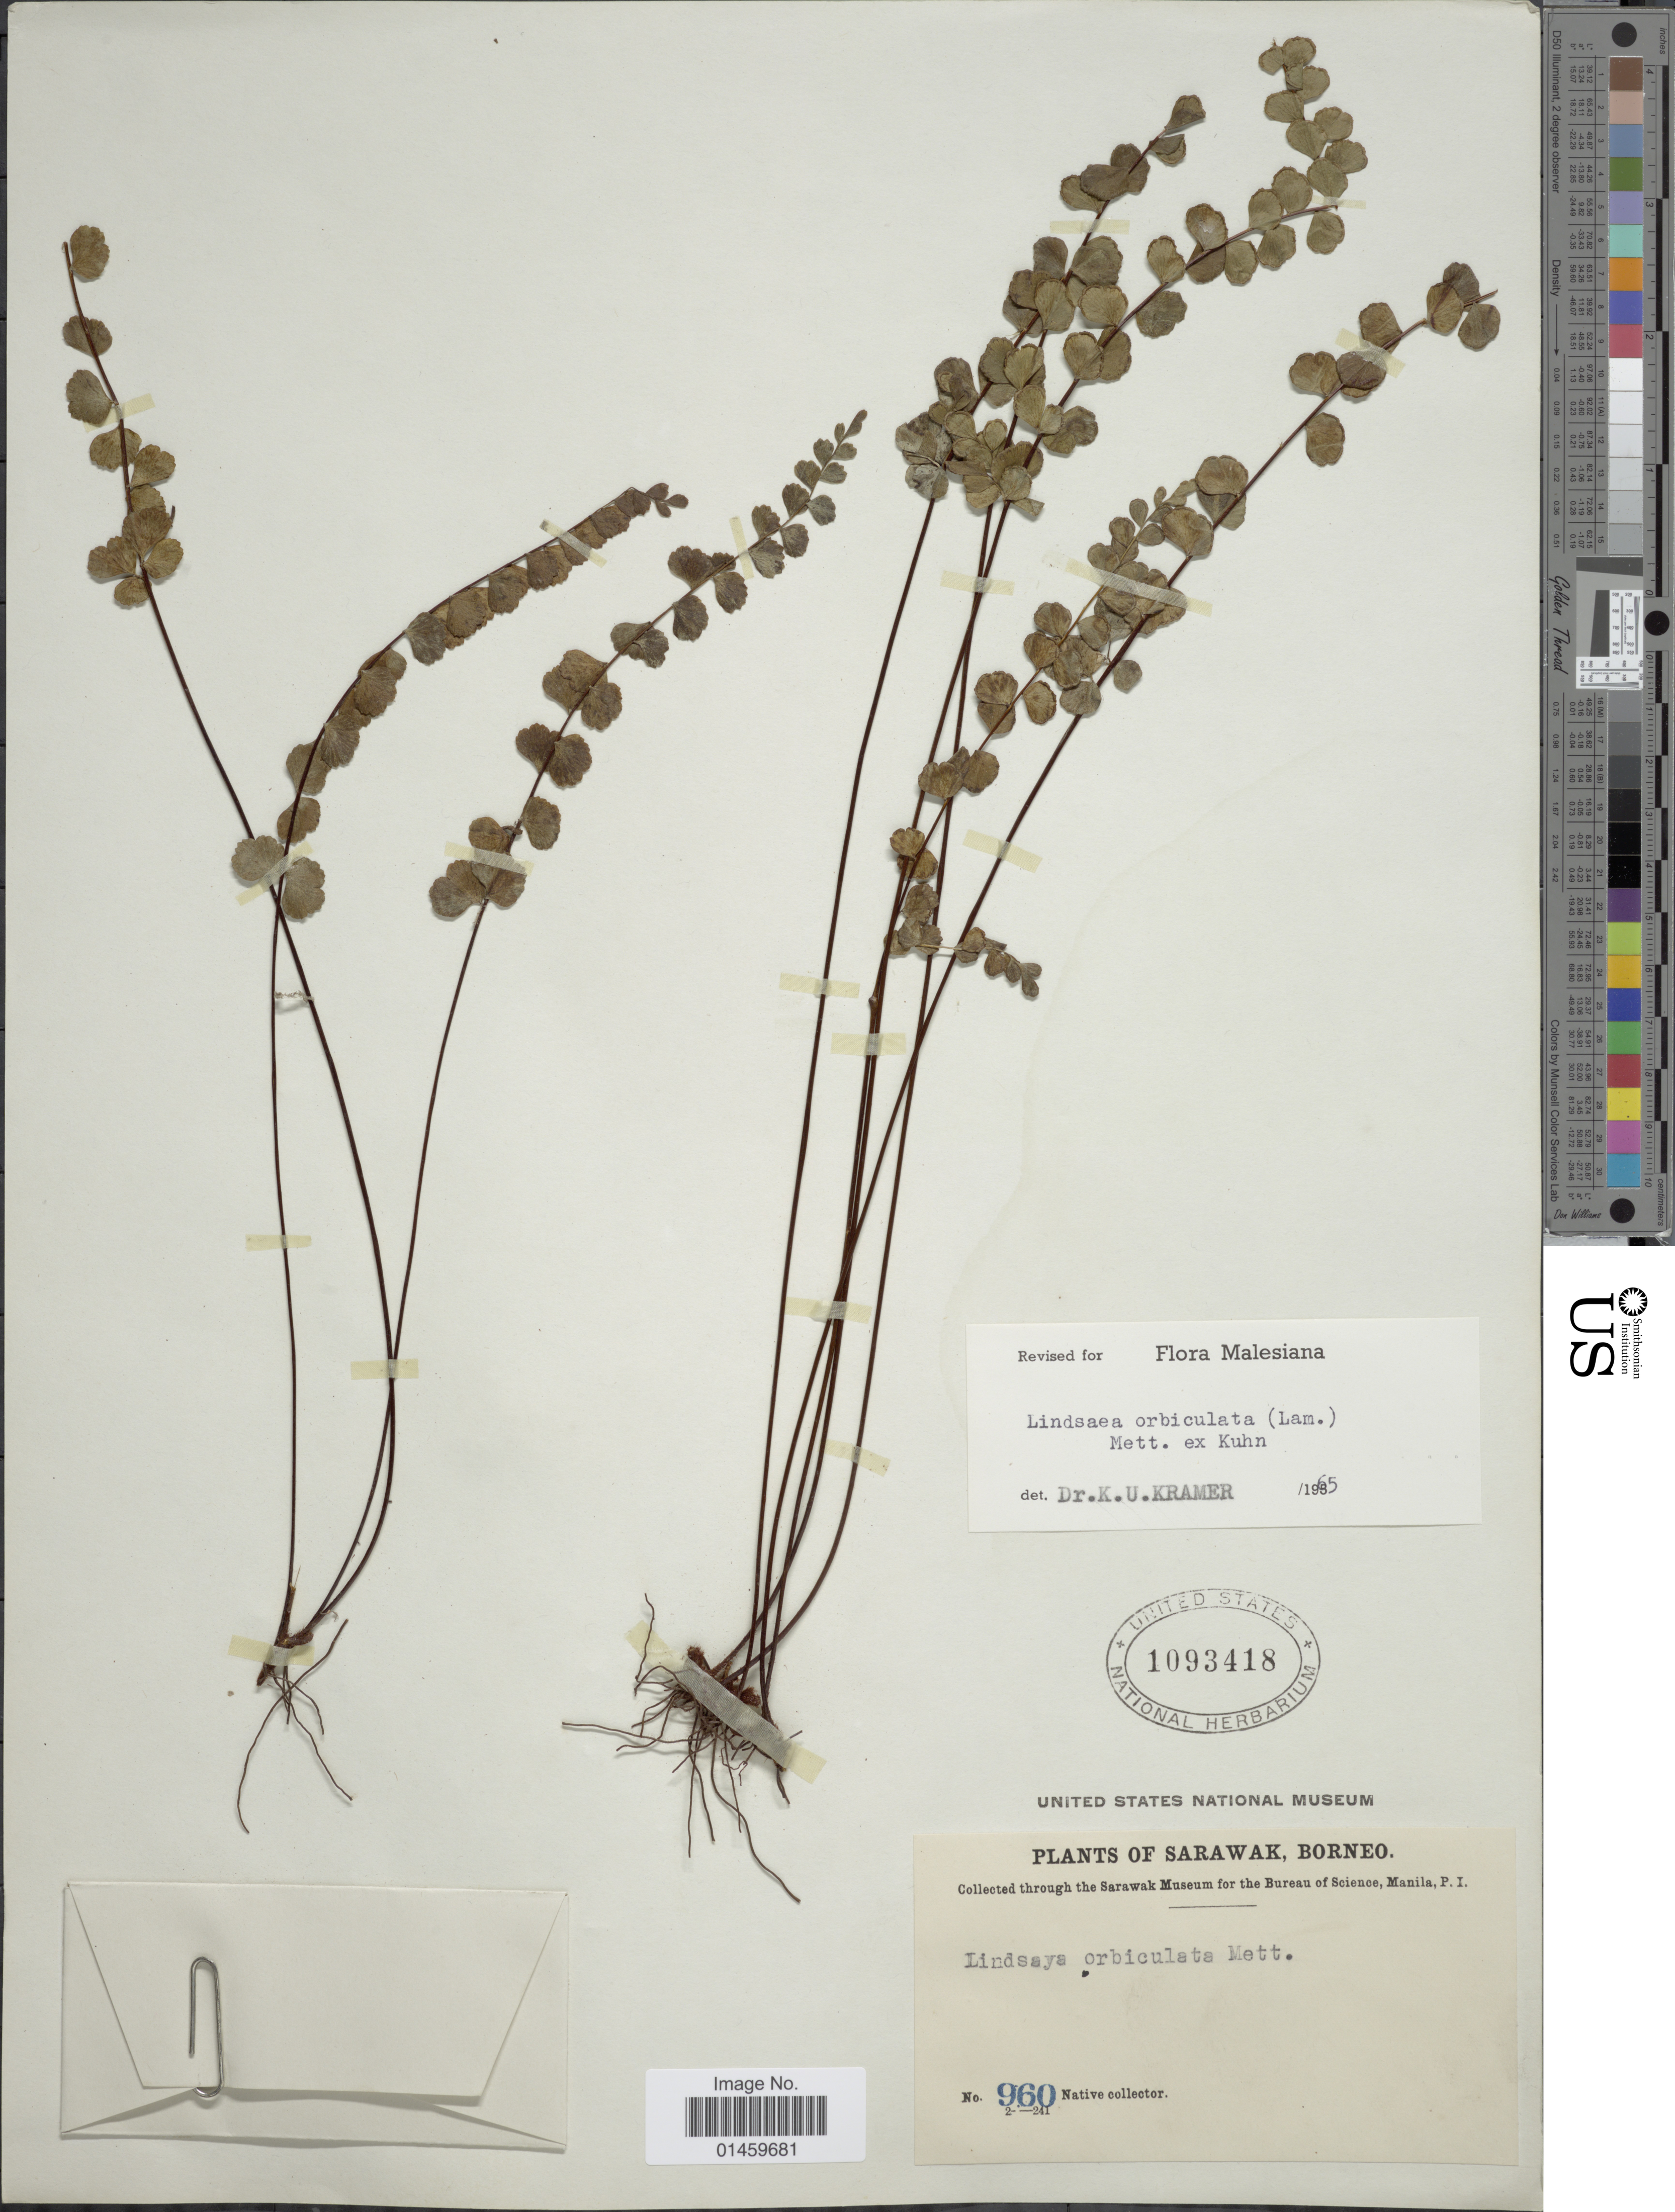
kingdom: Plantae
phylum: Tracheophyta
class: Polypodiopsida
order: Polypodiales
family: Lindsaeaceae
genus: Lindsaea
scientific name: Lindsaea orbiculata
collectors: Native collector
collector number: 960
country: Malaysia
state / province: Sarawak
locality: Borneo.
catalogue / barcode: US 1093418